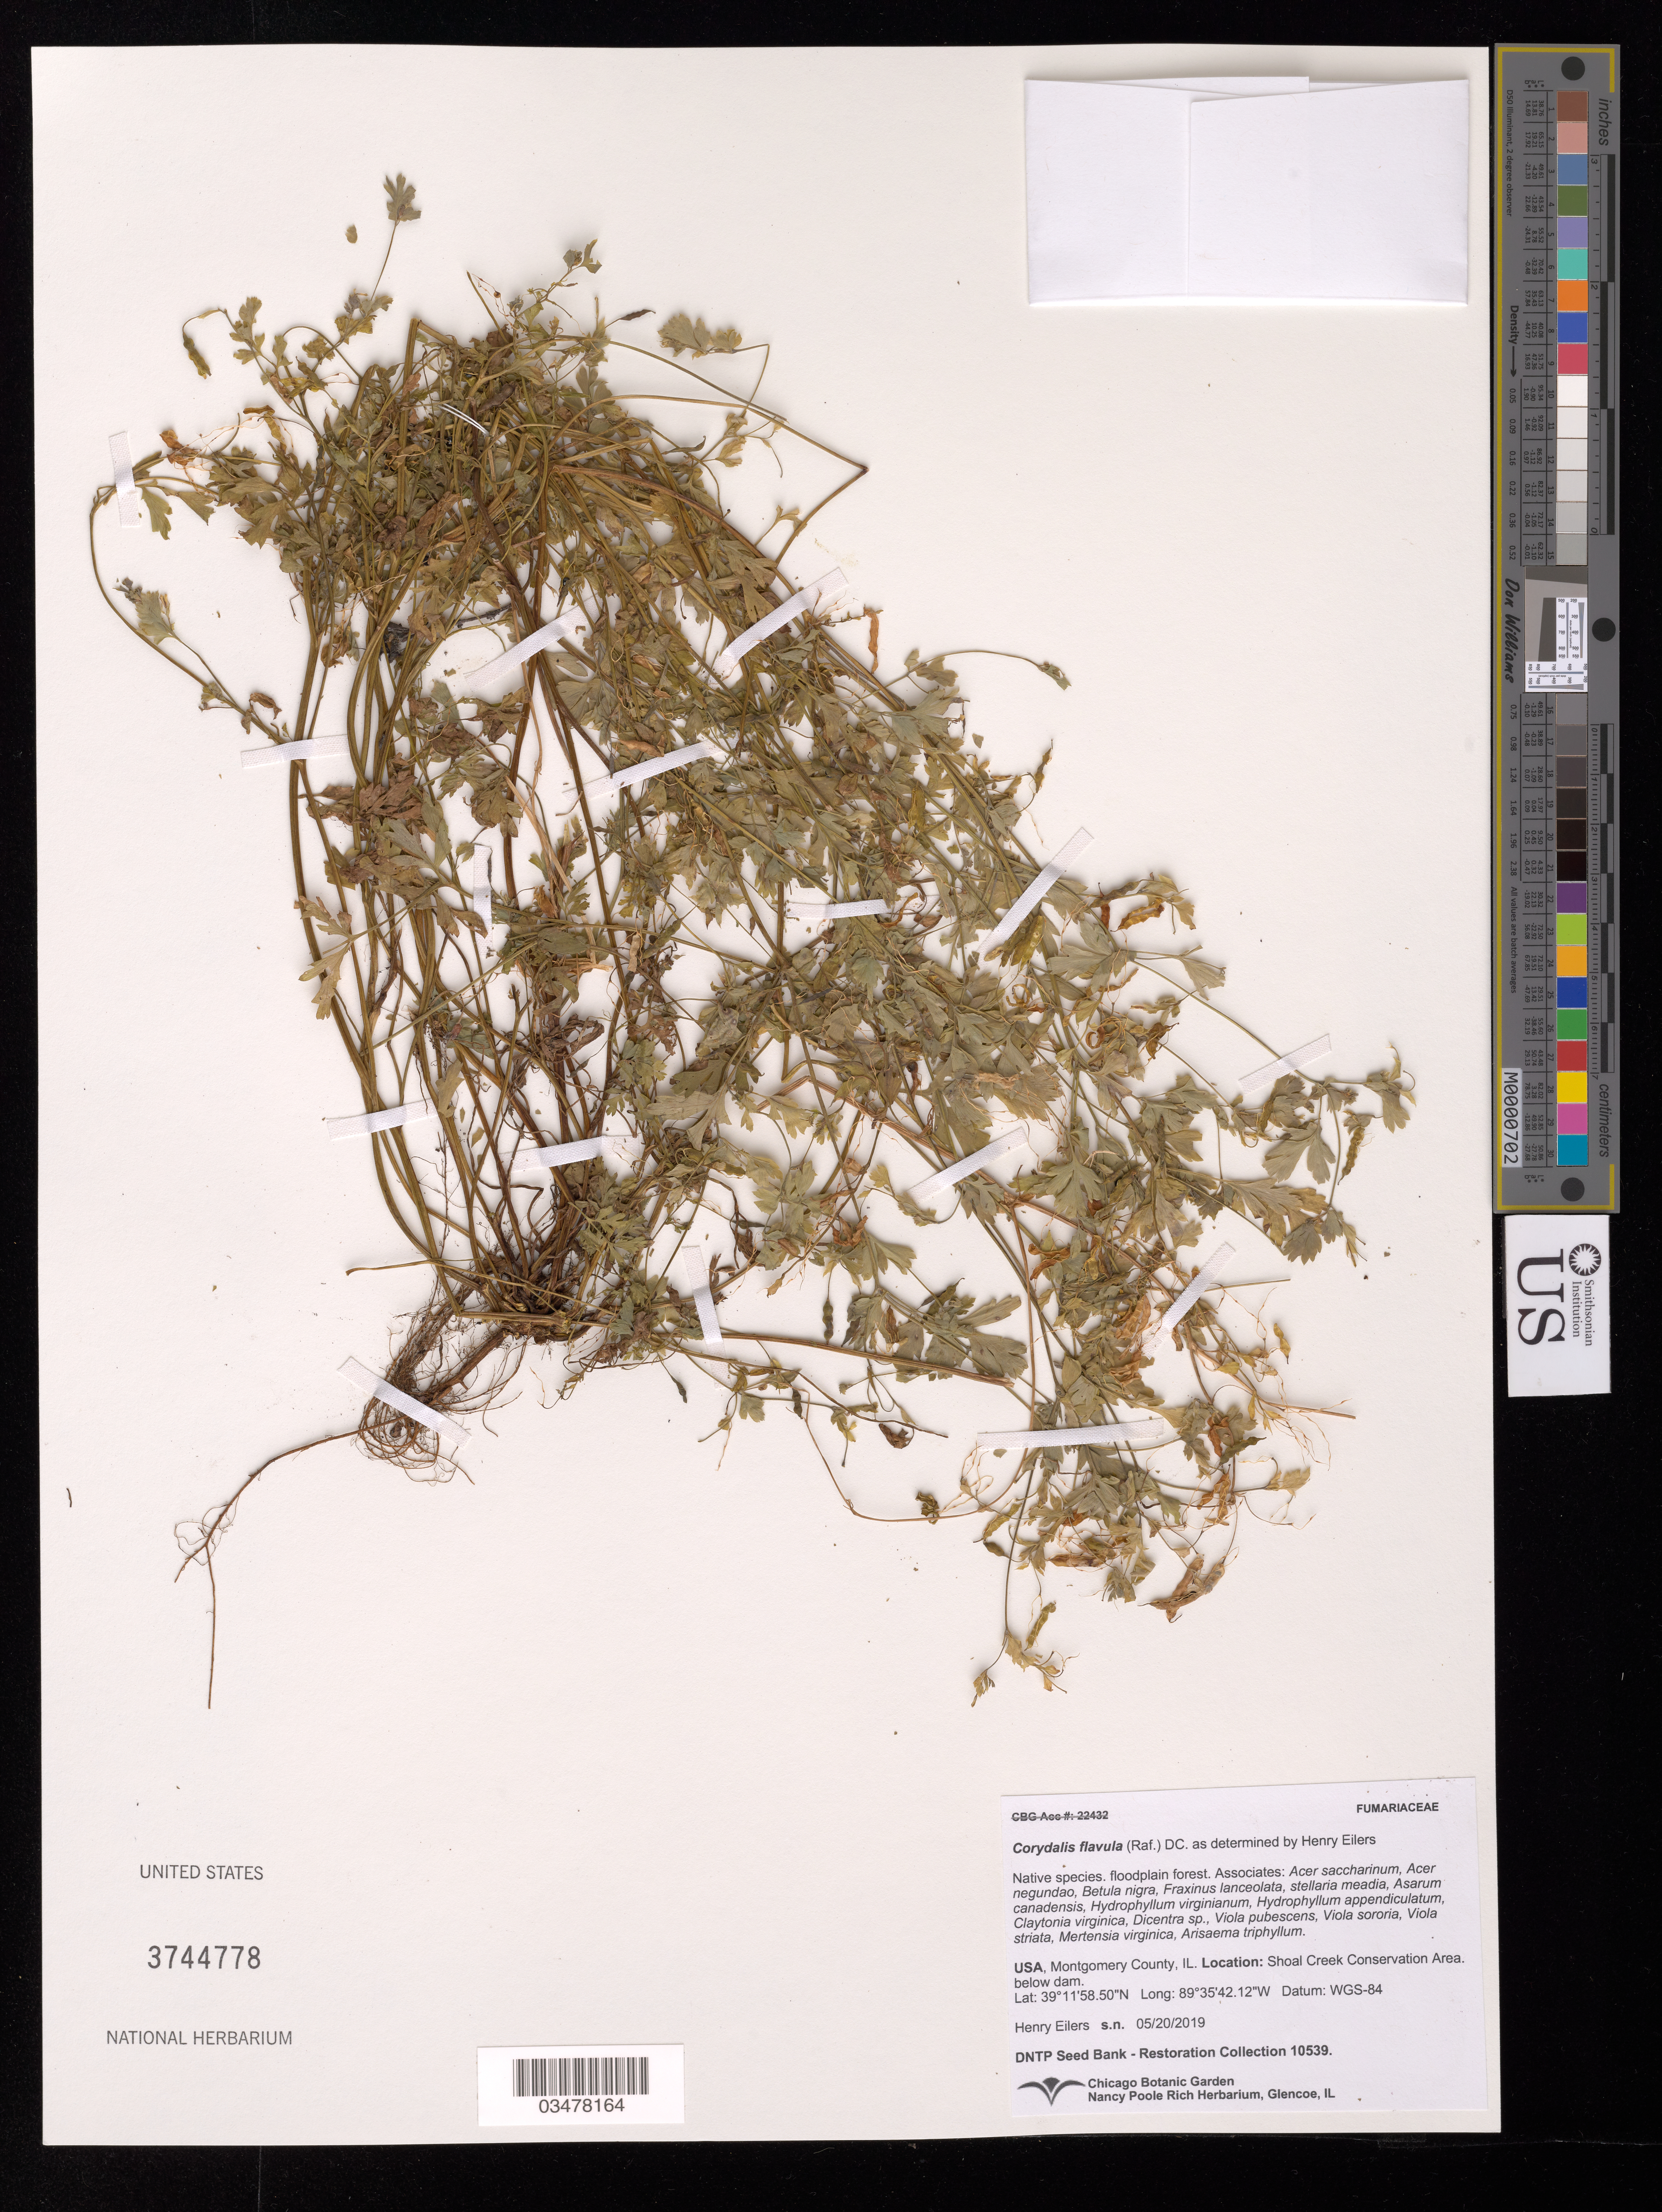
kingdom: Plantae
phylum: Tracheophyta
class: Magnoliopsida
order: Ranunculales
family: Papaveraceae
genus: Corydalis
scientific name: Corydalis flavula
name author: (Raf.) DC.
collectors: H. Eilers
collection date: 2019-05-20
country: United States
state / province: Illinois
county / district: Montgomery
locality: Shoal Creek Conservation Area, below dam.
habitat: Floodplain forest. With Acer negundao, Betula nigra, Viola sororia, Dicentra sp., etc.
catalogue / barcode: US 3744778